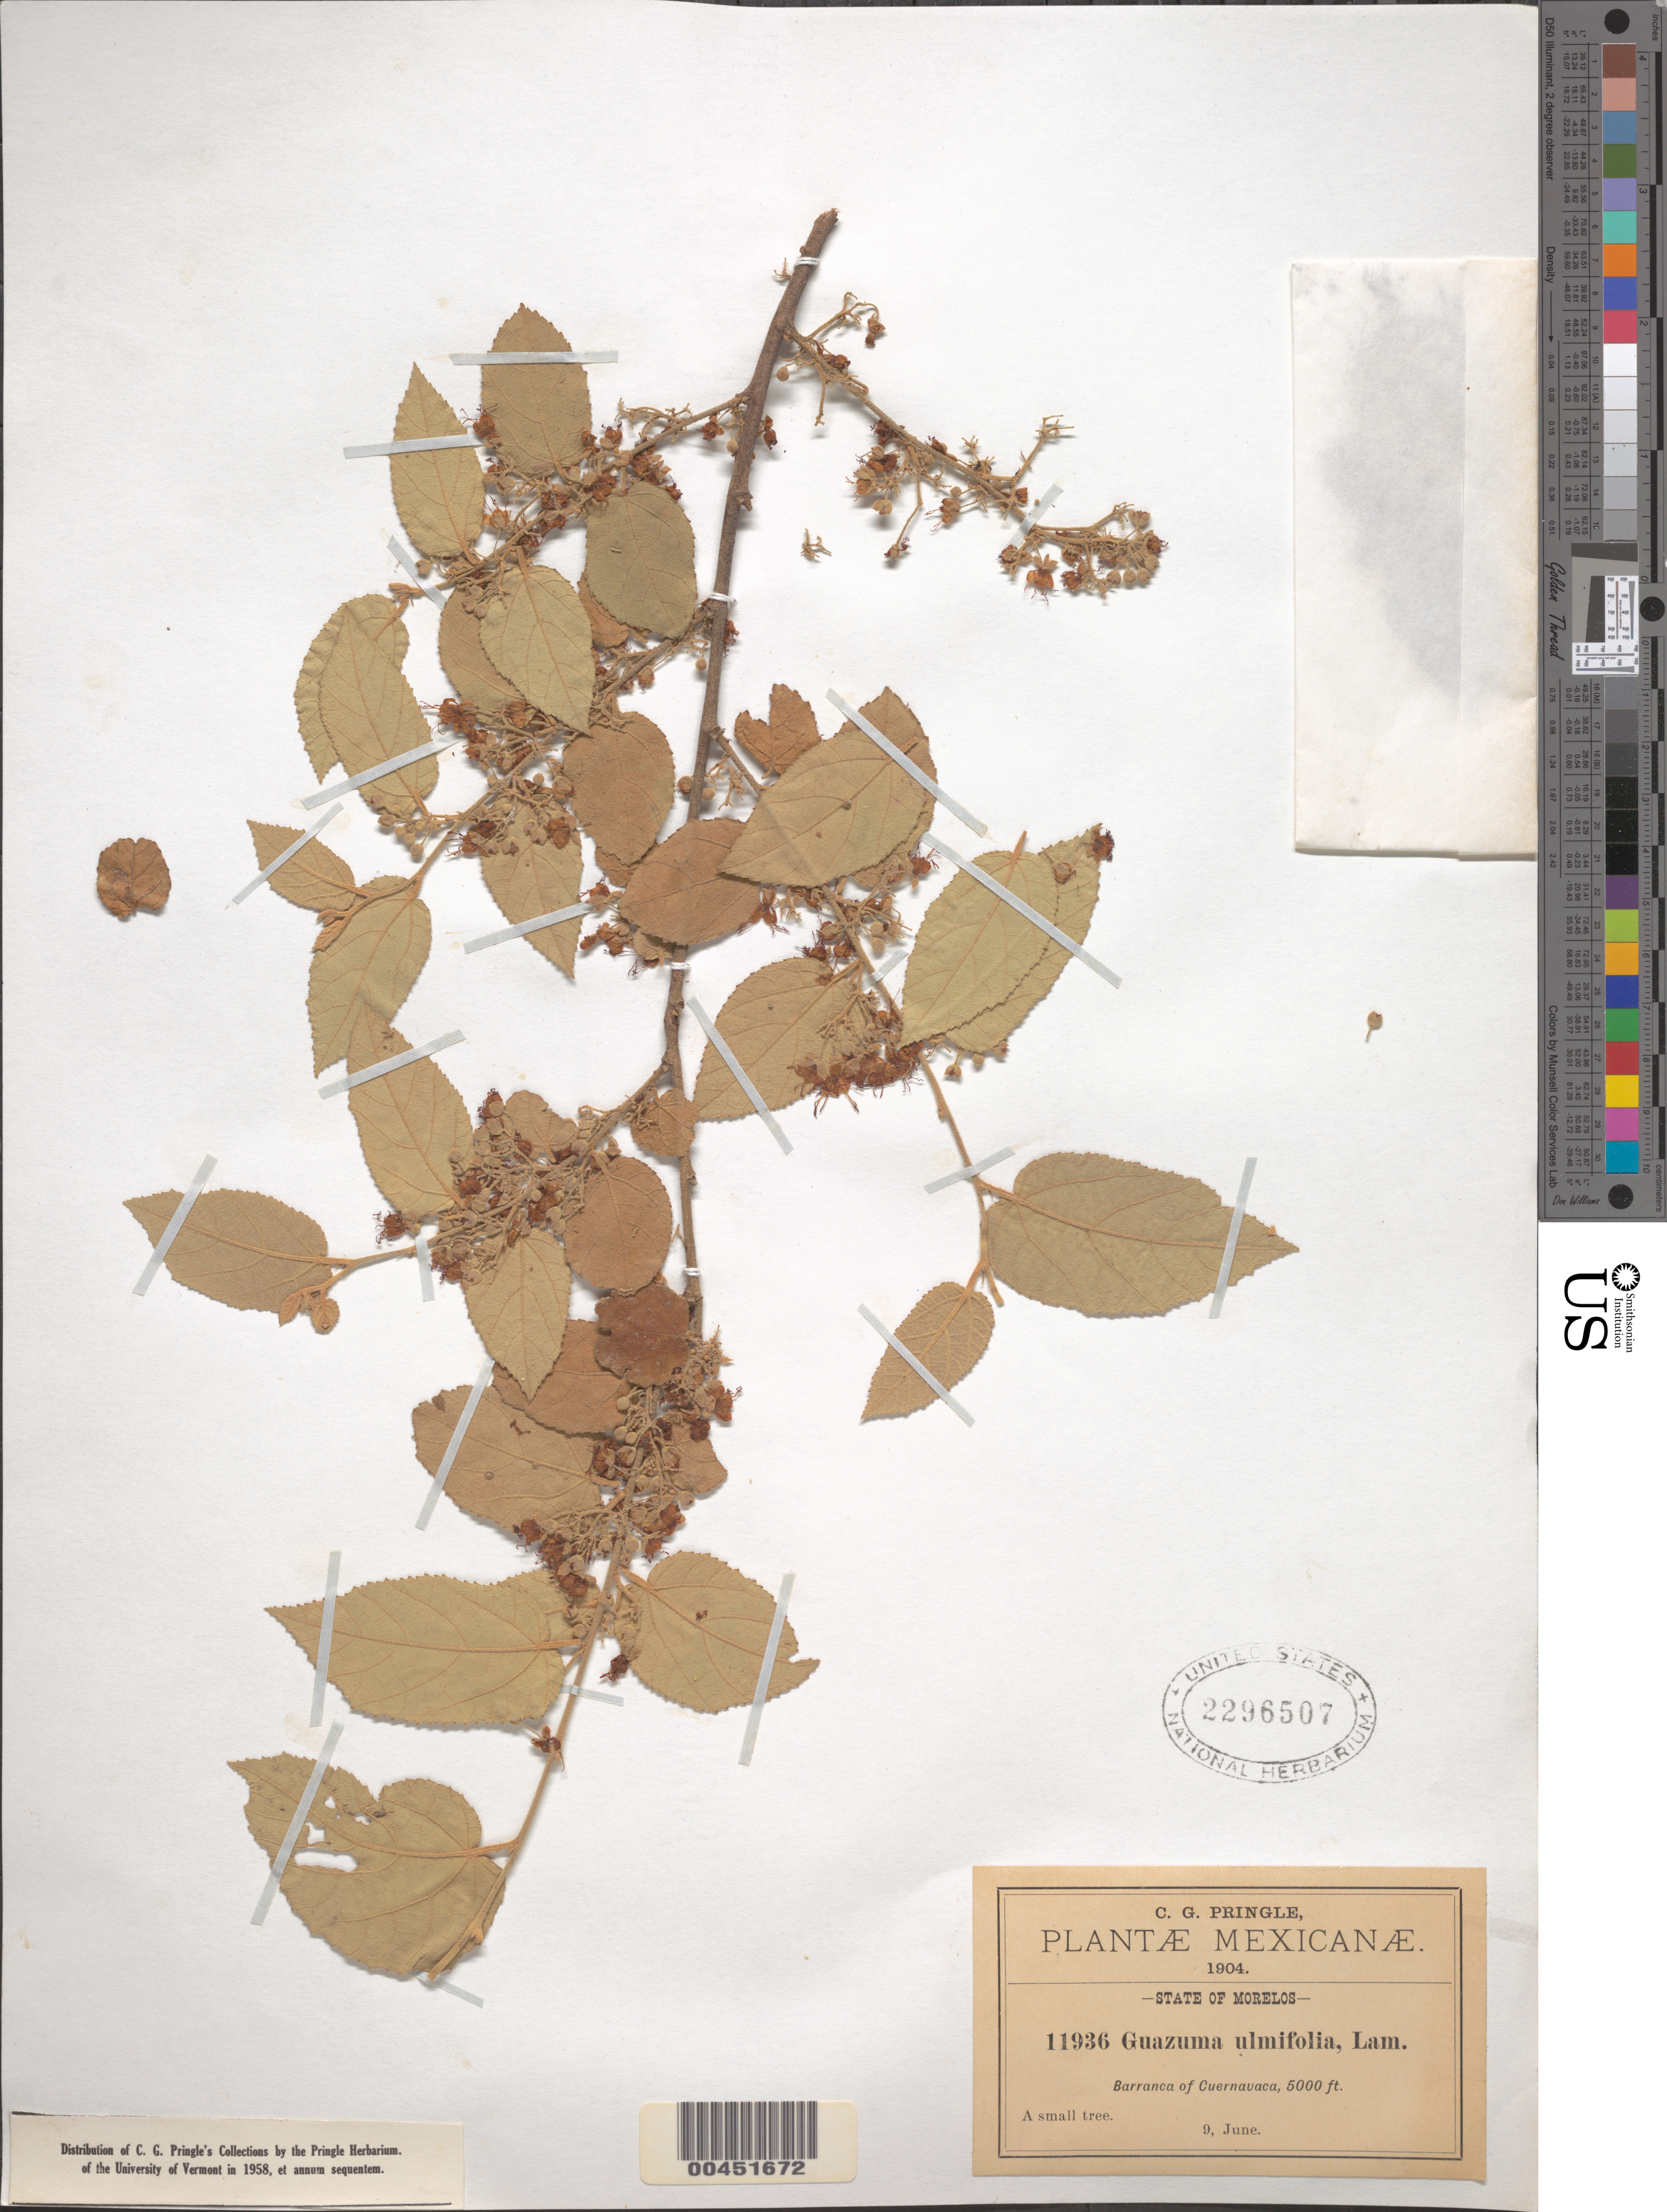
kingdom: Plantae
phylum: Tracheophyta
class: Magnoliopsida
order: Malvales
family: Malvaceae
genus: Guazuma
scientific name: Guazuma ulmifolia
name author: Lam.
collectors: C. G. Pringle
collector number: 11936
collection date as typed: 09 Jun 1904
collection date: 1904-06-09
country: Mexico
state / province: Morelos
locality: Barranca of Cuernavaca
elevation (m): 1524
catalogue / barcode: US 2296507